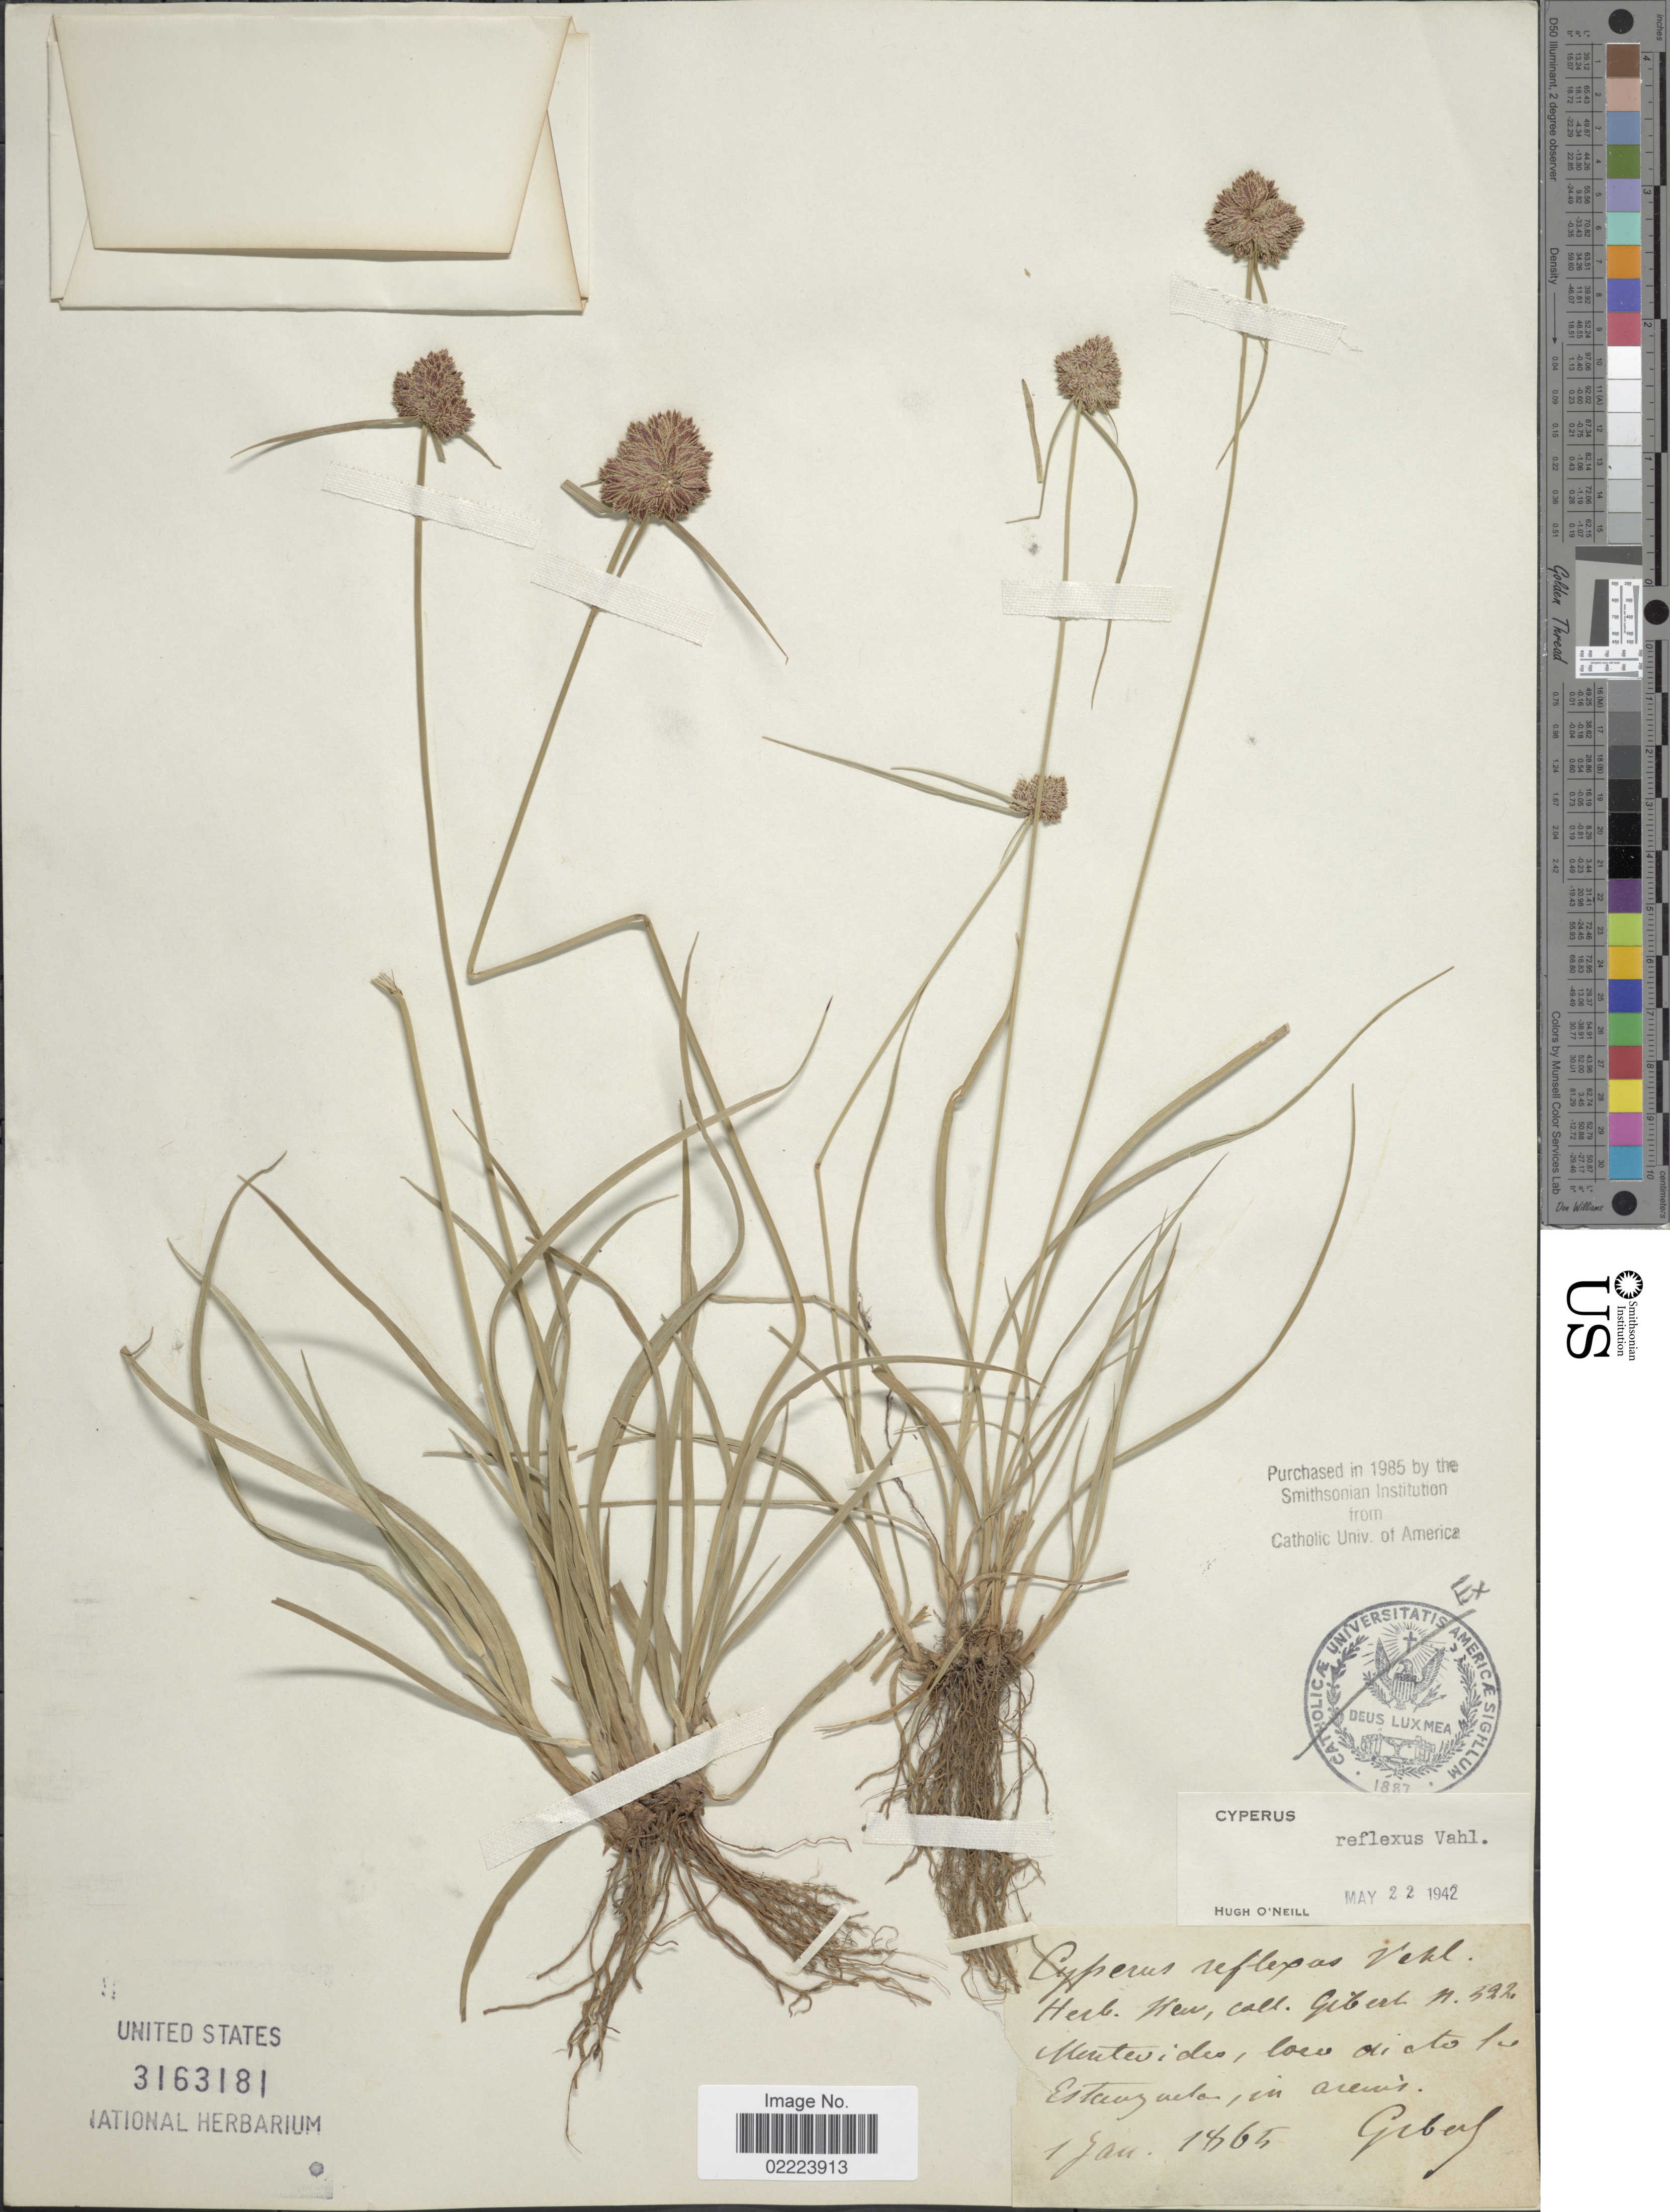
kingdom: Plantae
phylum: Tracheophyta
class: Liliopsida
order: Poales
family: Cyperaceae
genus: Cyperus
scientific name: Cyperus reflexus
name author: Vahl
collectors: Gibert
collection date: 1865-01-01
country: Uruguay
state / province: Montevideo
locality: Montevideo, loco dicto la Estanzuela.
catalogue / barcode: US 3163181